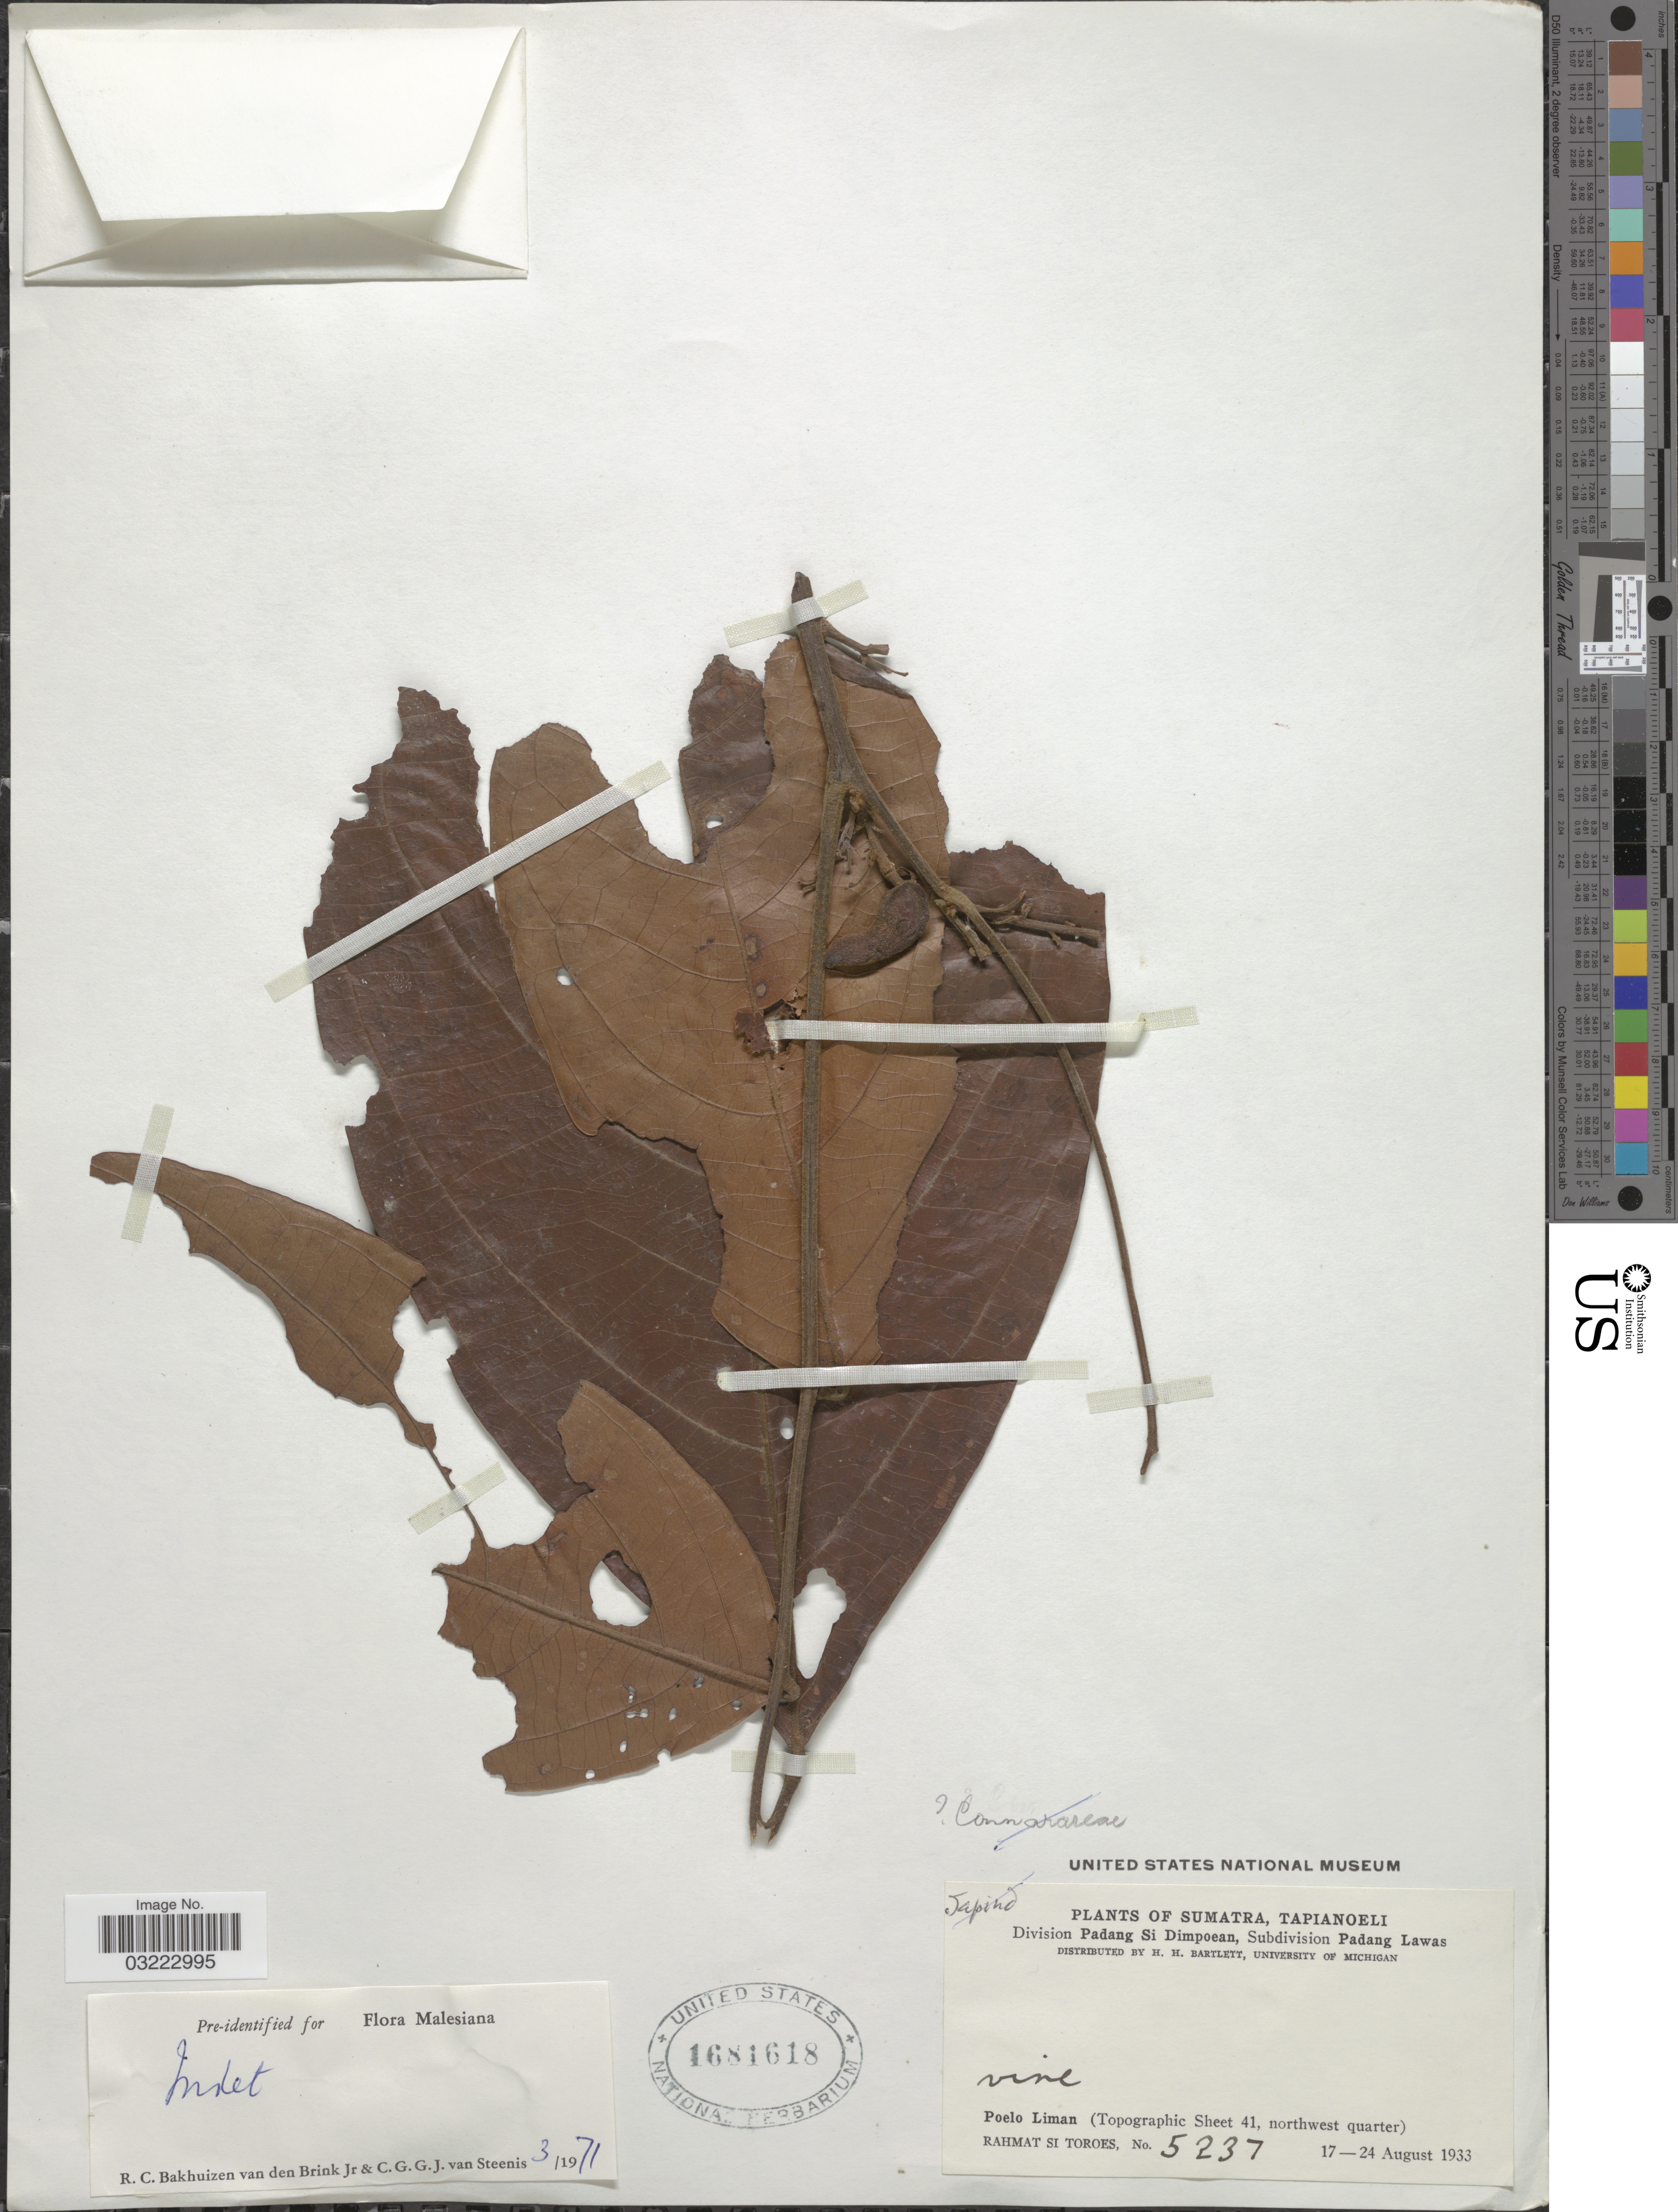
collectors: Rahmat Si Boeea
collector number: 5237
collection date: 1933-08-17/1933-08-24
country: Indonesia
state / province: Sumatra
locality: Tapianoeli. Division Padang Si Dimpoean, Subdivision Padang Lawas. Poelo Liman (Topographic Sheet 41, northwest quarter).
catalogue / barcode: US 1681618